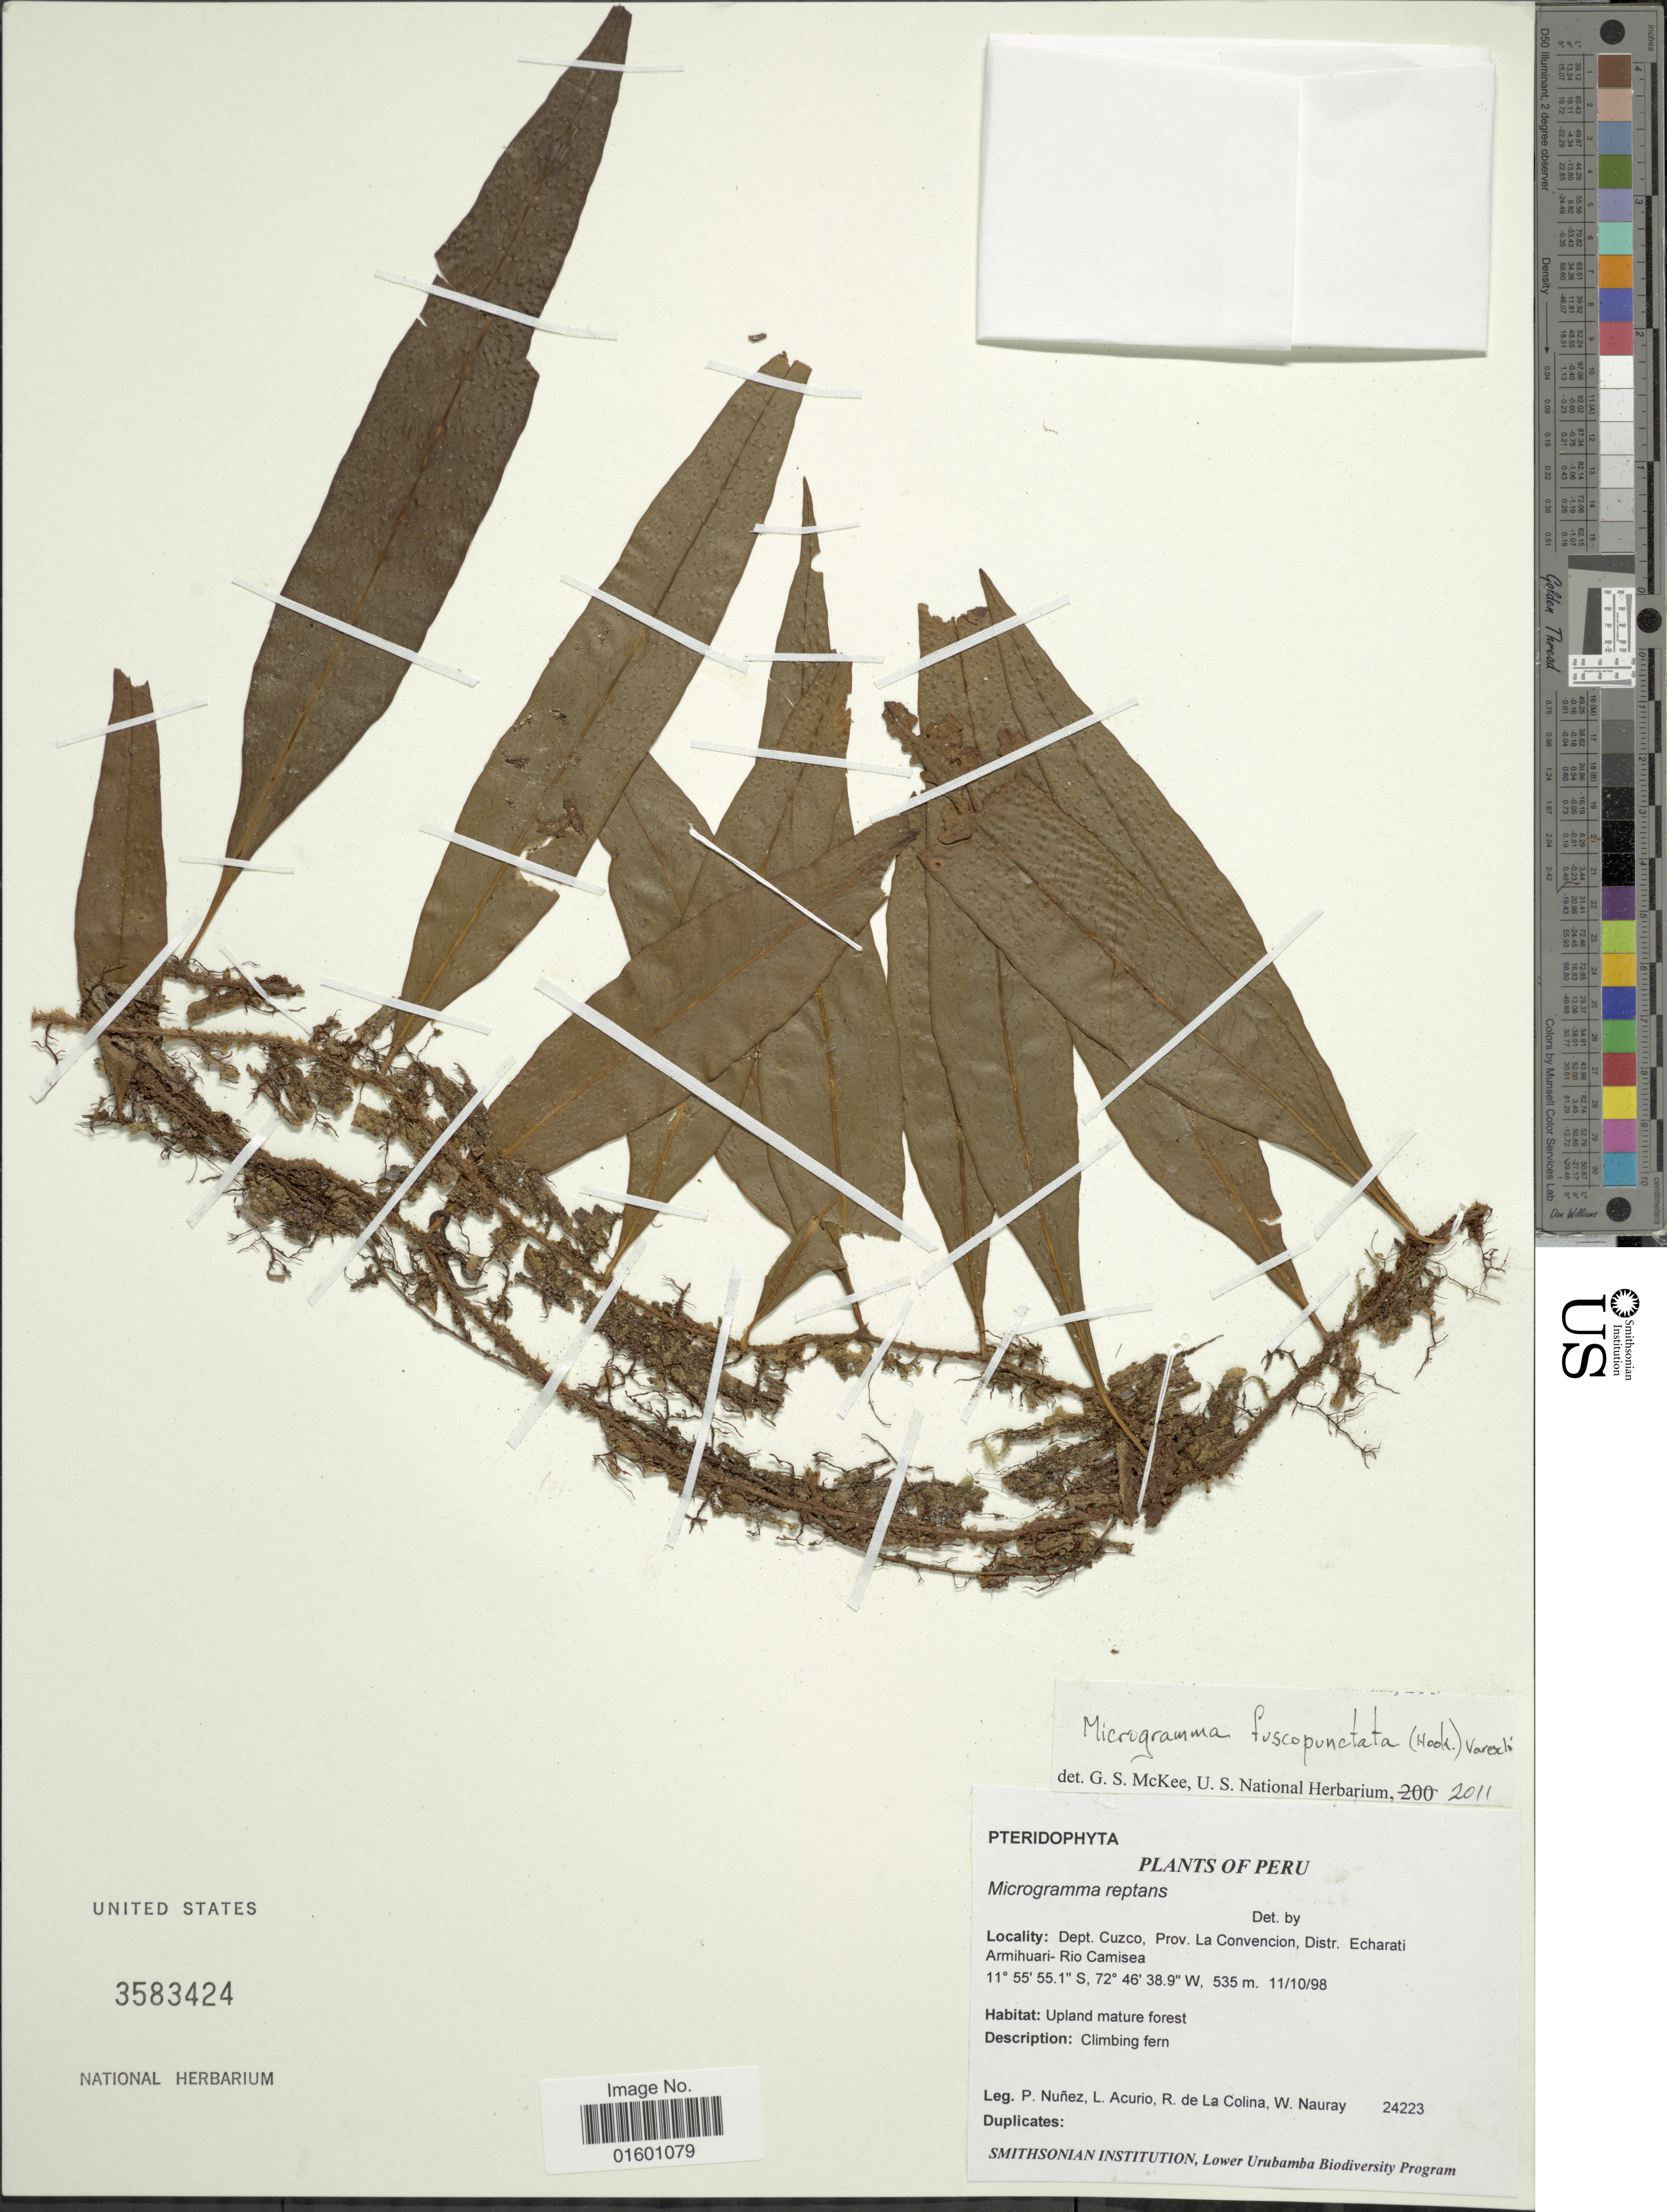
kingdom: Plantae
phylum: Tracheophyta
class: Polypodiopsida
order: Polypodiales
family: Polypodiaceae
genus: Microgramma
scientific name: Microgramma dictyophylla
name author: (Kunze ex Mett.) de la Sota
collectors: P. Nuñez V., L. Acurio, R. de La Colina & W. Nauray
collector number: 24223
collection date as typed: Transcribed d/m/y: 11/10/98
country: Peru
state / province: Cusco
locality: Prov. La Convencion, Distr. Echarati Armihuari - Rio Camisea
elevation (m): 535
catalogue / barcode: US 3583424